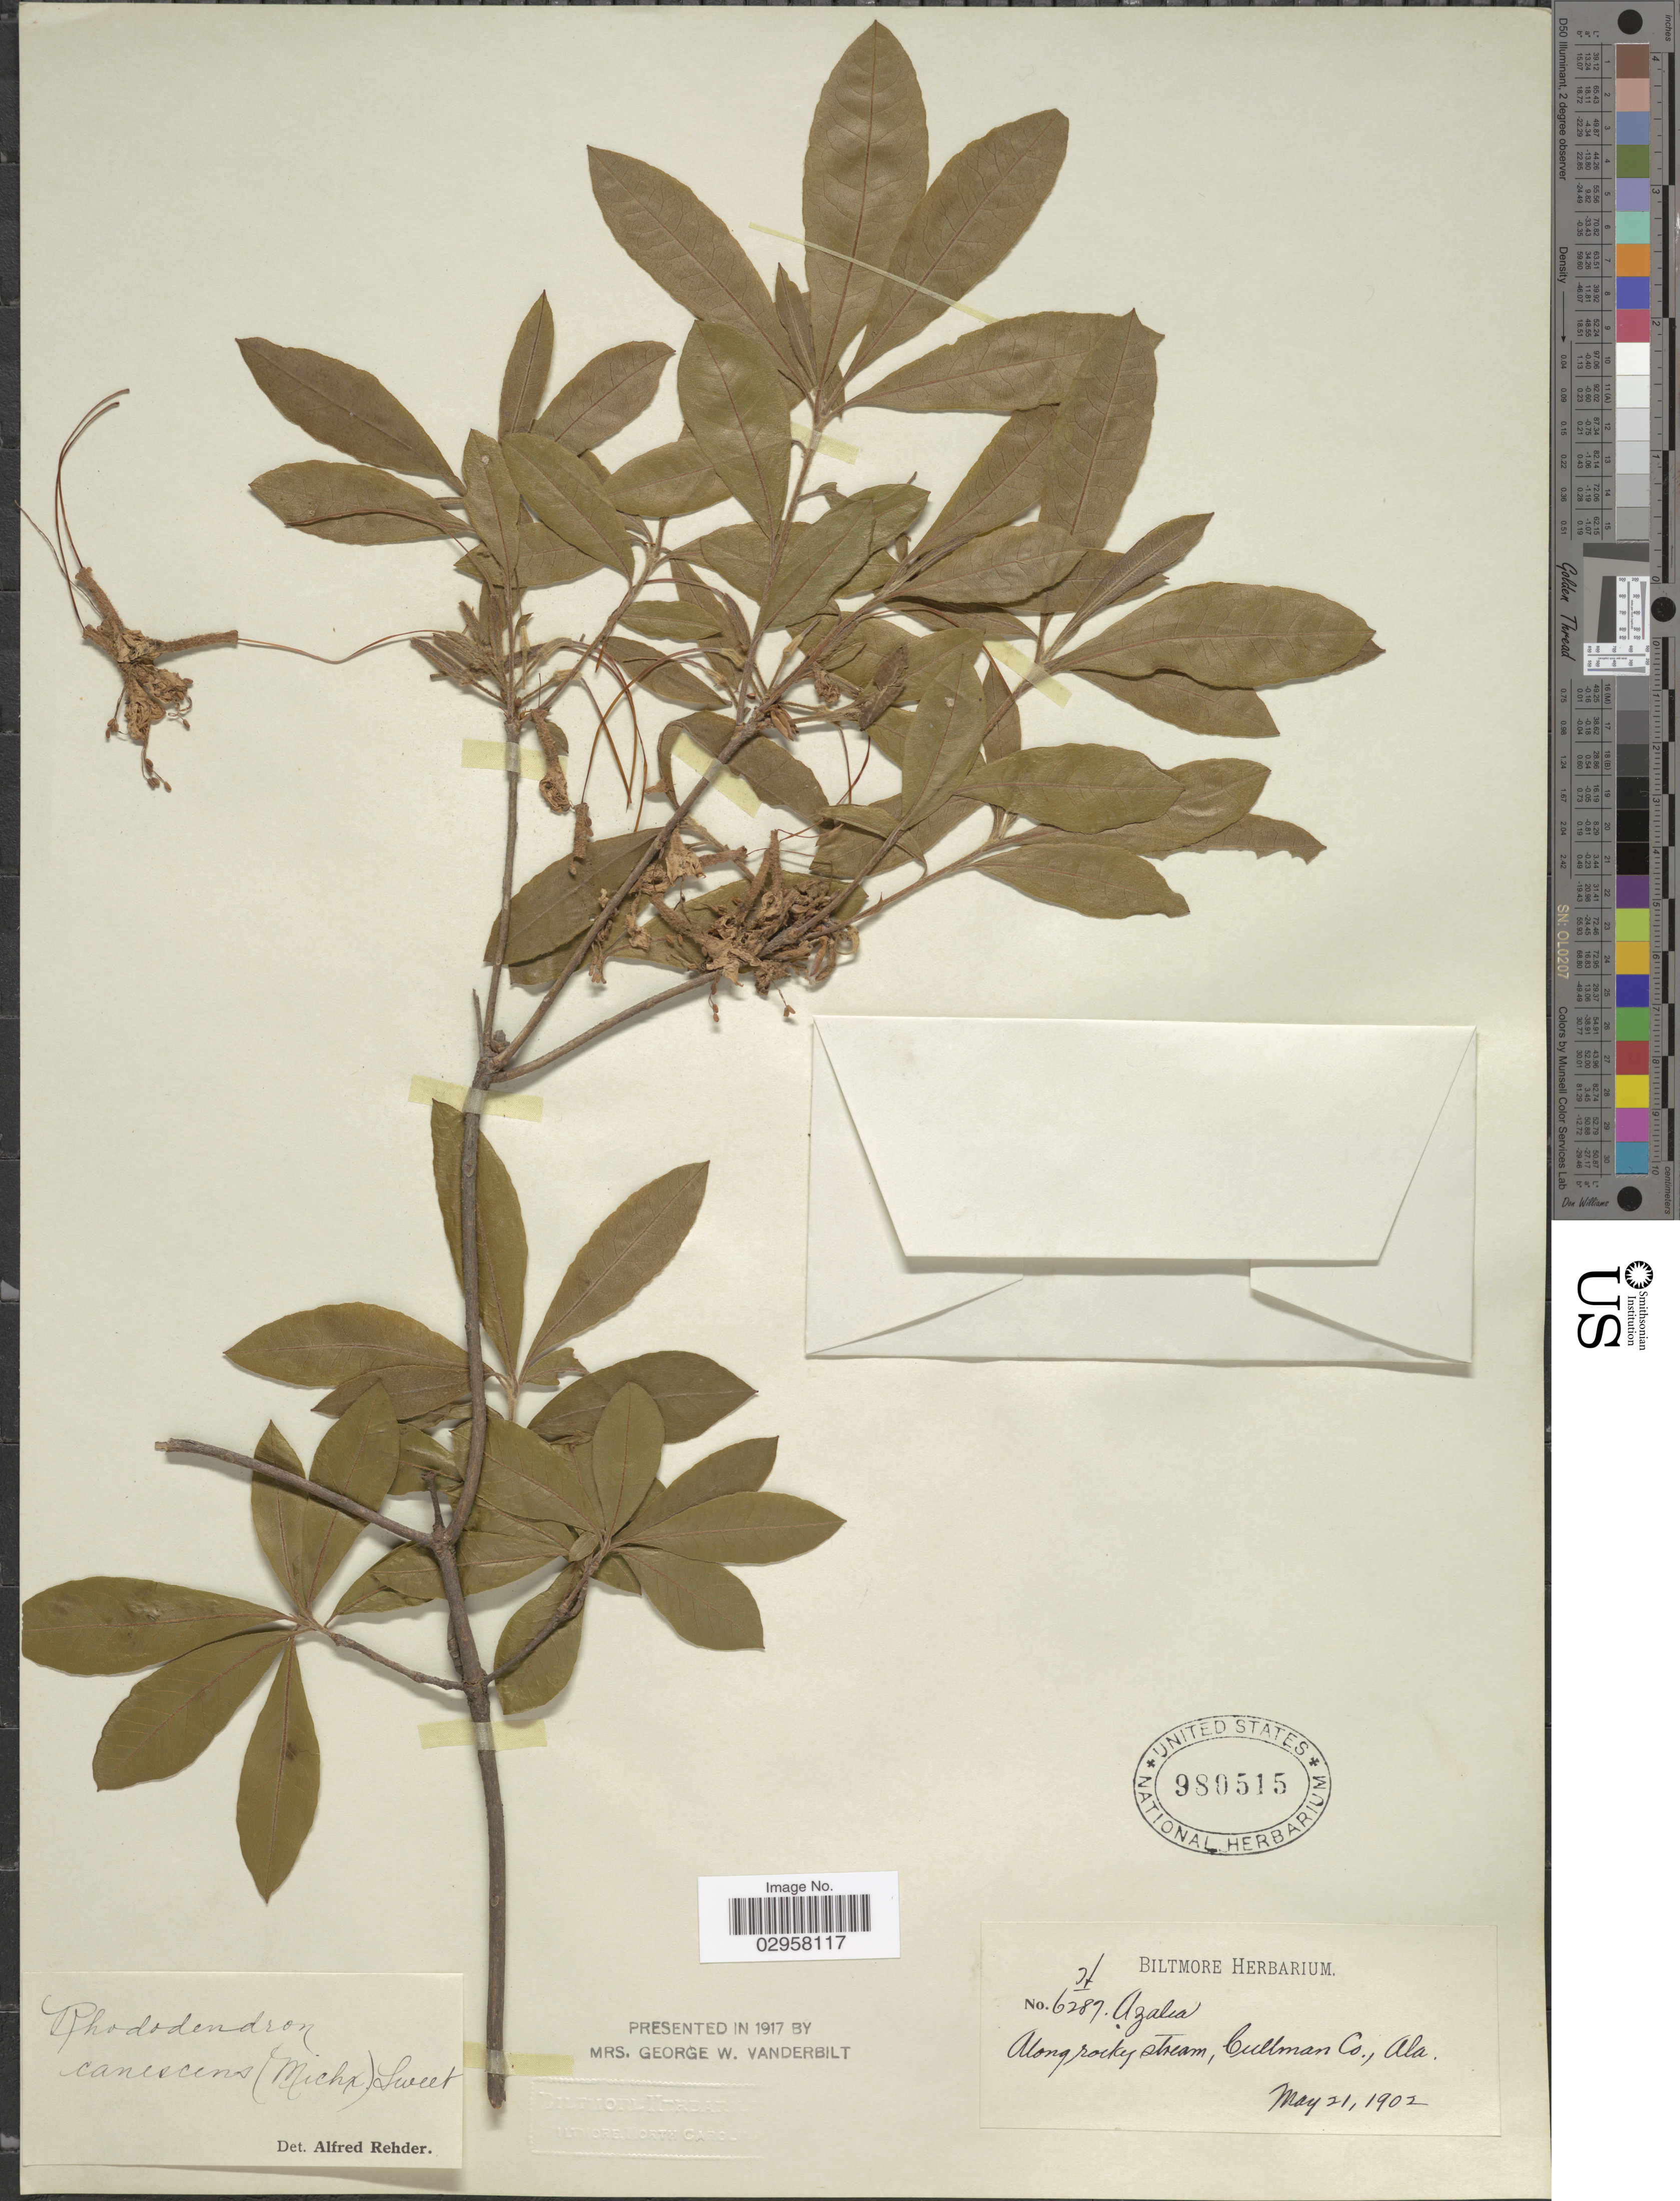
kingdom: Plantae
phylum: Tracheophyta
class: Magnoliopsida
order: Ericales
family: Ericaceae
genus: Rhododendron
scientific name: Rhododendron canescens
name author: (Michx.) Sweet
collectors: ex herb. Biltmore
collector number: H/6287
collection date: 1902-05-21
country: United States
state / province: Alabama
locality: Along rocky stream, Cullman Co.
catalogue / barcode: US 980515